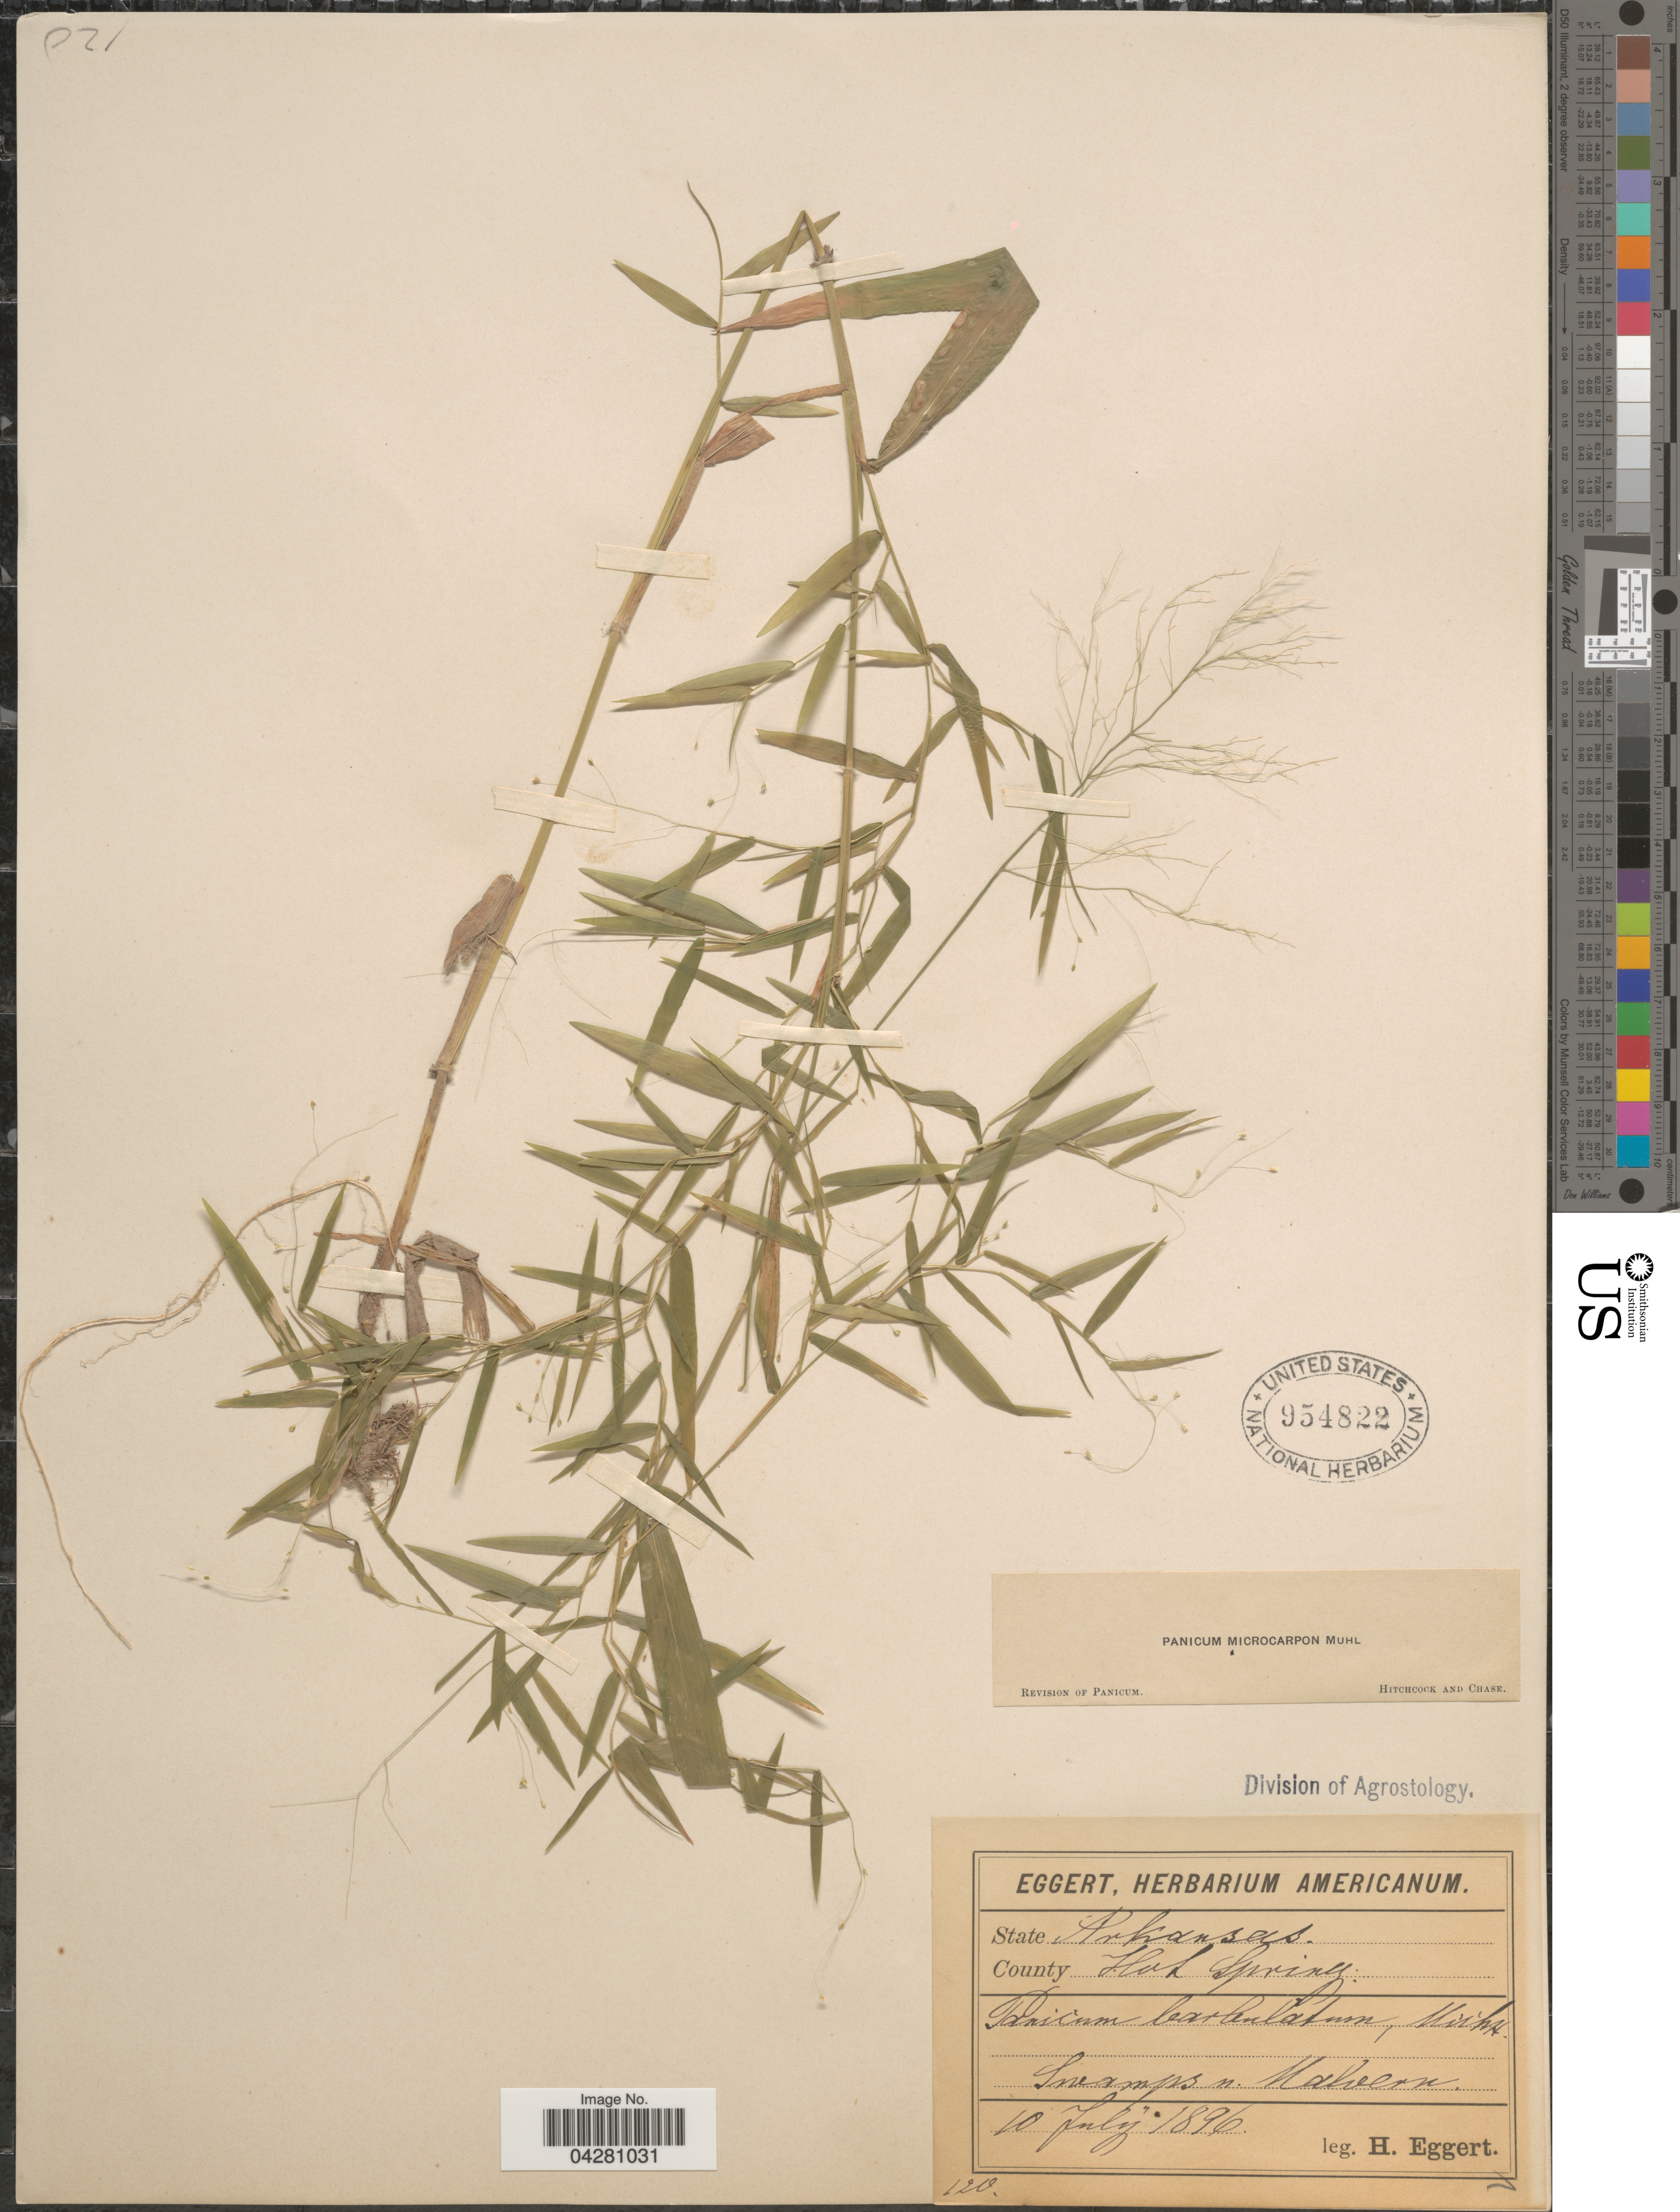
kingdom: Plantae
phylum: Tracheophyta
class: Liliopsida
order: Poales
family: Poaceae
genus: Dichanthelium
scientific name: Dichanthelium dichotomum var. dichotomum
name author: (L.) Gould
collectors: H. Eggert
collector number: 120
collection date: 1896-07-10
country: United States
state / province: Arkansas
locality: County Hot Spring. Swamps n. Malvern.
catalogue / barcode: US 954822